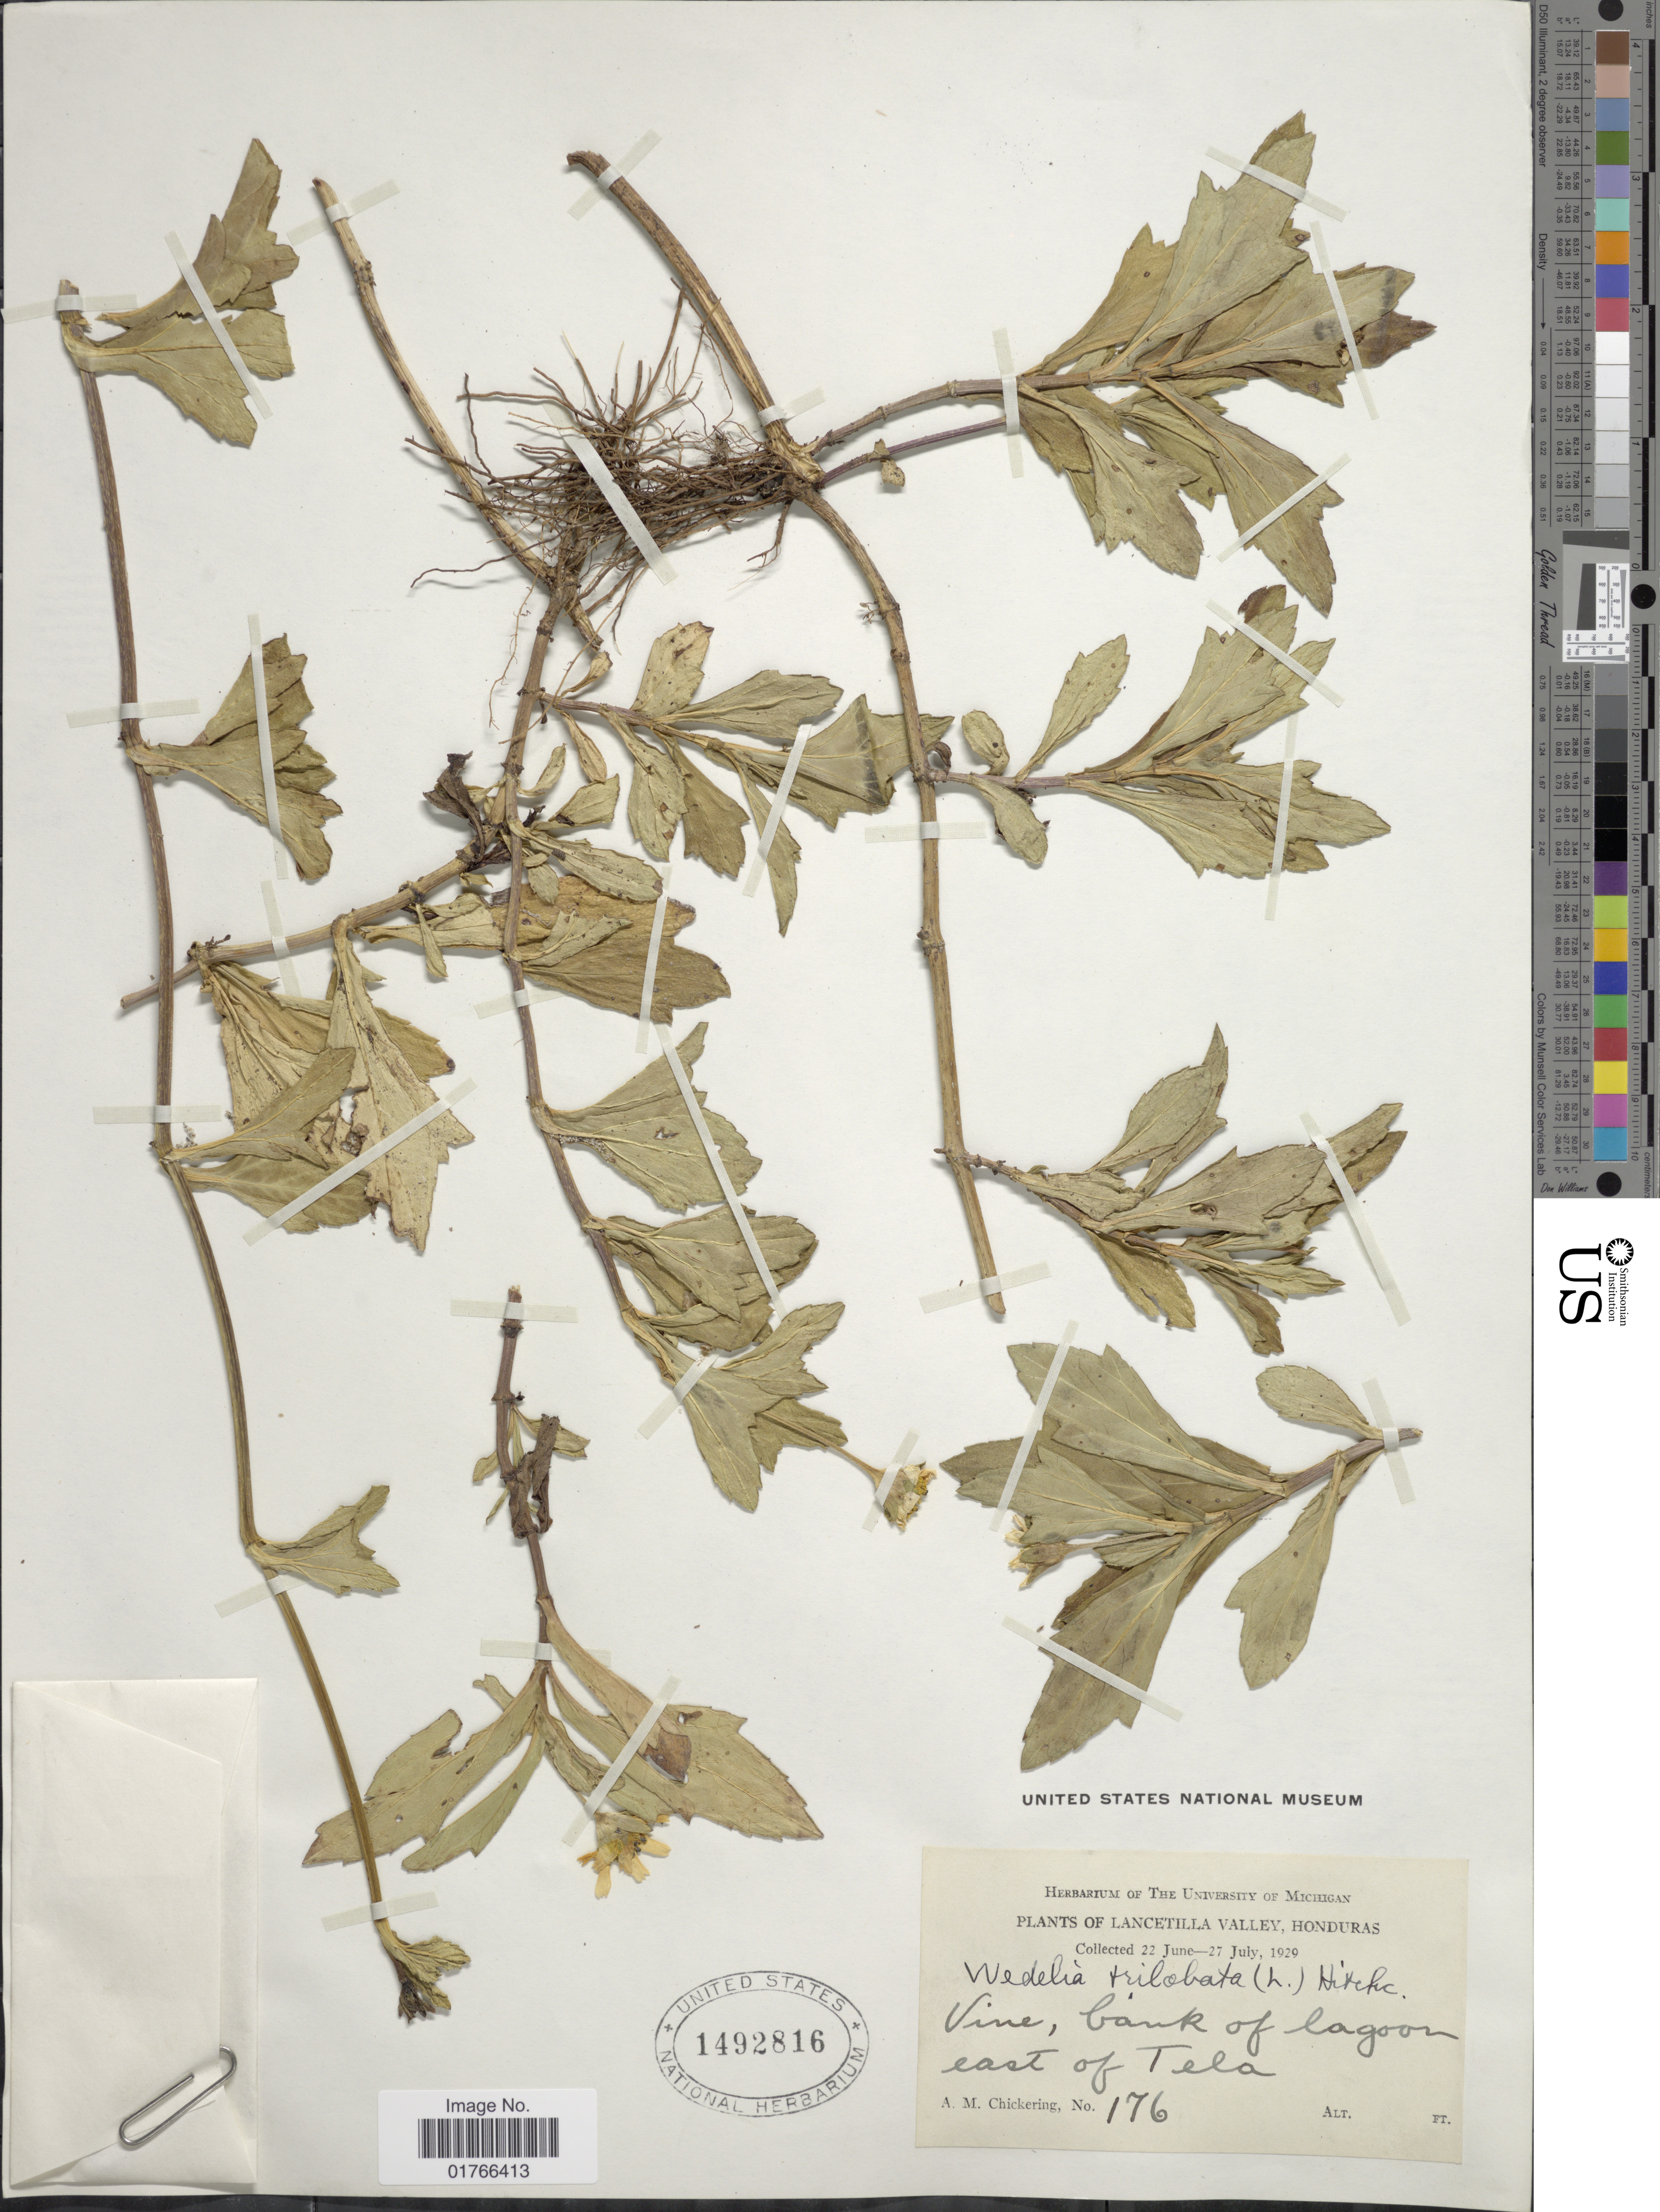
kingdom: Plantae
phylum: Tracheophyta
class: Magnoliopsida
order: Asterales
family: Asteraceae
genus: Sphagneticola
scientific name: Sphagneticola trilobata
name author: (L.) Pruski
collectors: A. Chickering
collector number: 176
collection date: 1929-06-22/1929-07-27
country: Honduras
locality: Lancetilla Valley, bank of lagoon east of Tela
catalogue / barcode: US 1492816